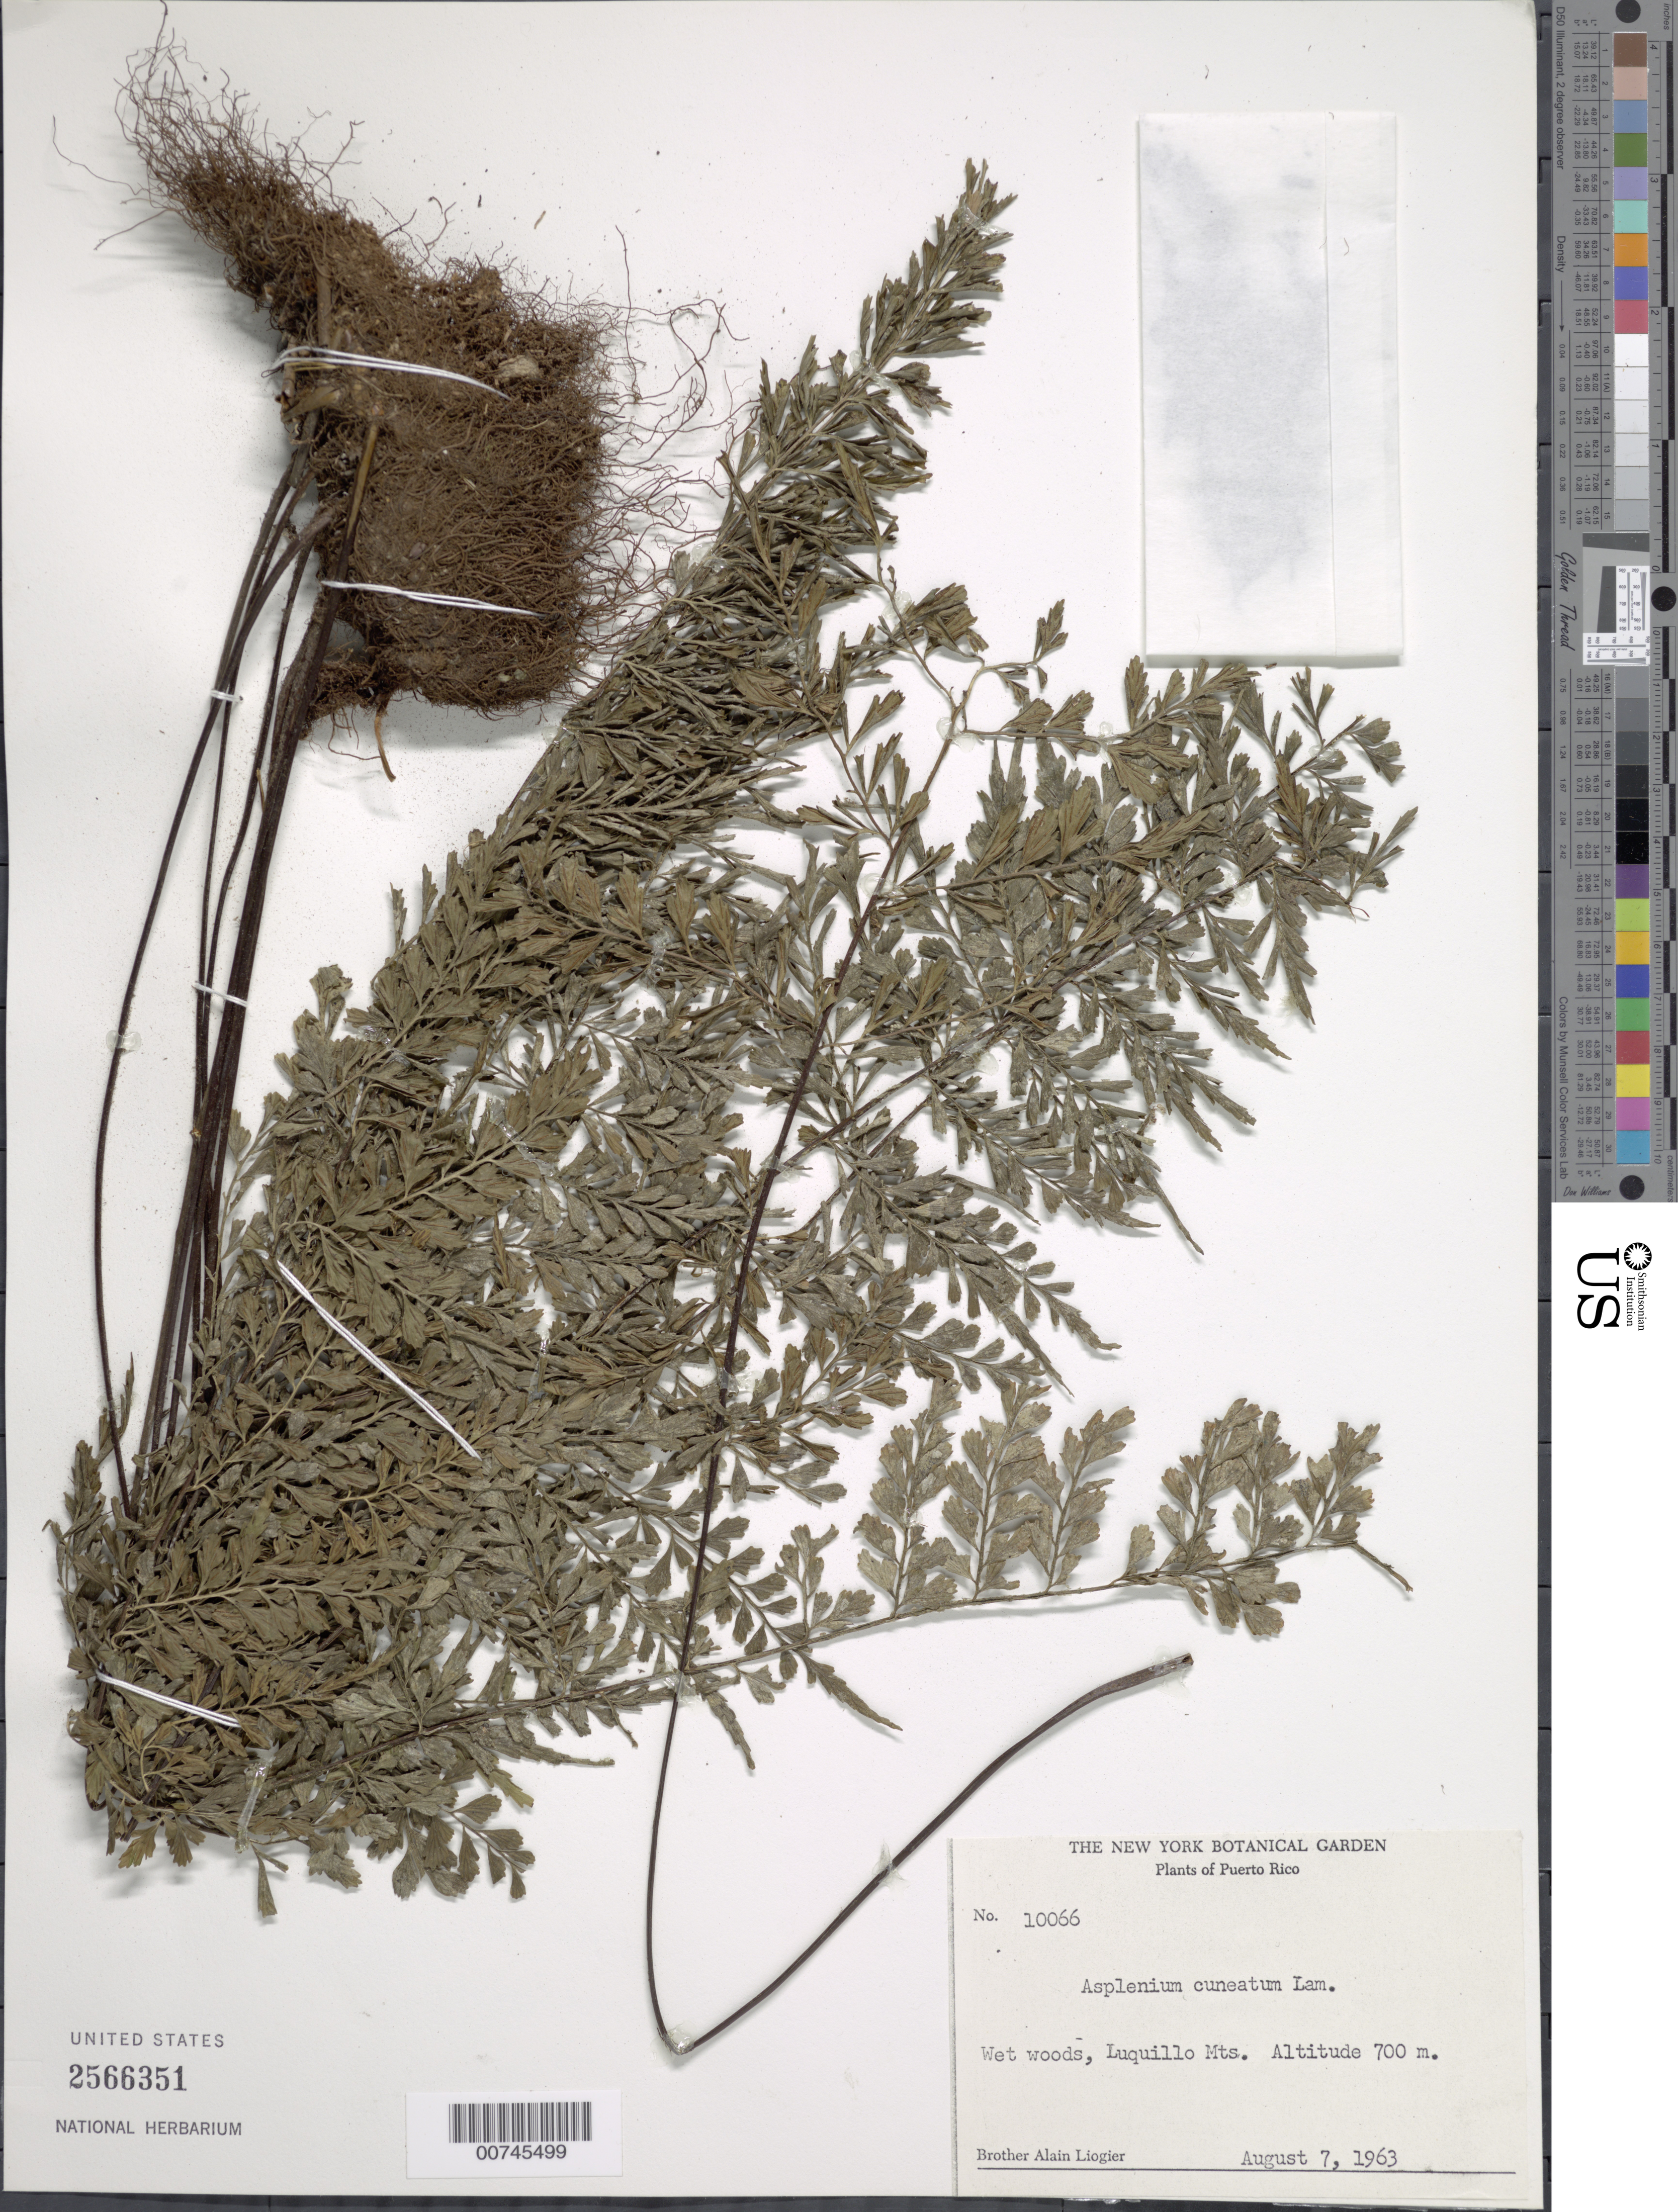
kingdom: Plantae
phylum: Tracheophyta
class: Polypodiopsida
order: Polypodiales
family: Aspleniaceae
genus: Asplenium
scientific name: Asplenium cuneatum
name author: Lam.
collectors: A. H. Liogier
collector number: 10066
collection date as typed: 07 Aug 1963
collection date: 1963-08-07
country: Puerto Rico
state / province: Luquillo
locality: Luquillo Mountains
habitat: Wet woods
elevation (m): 700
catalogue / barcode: US 2566351